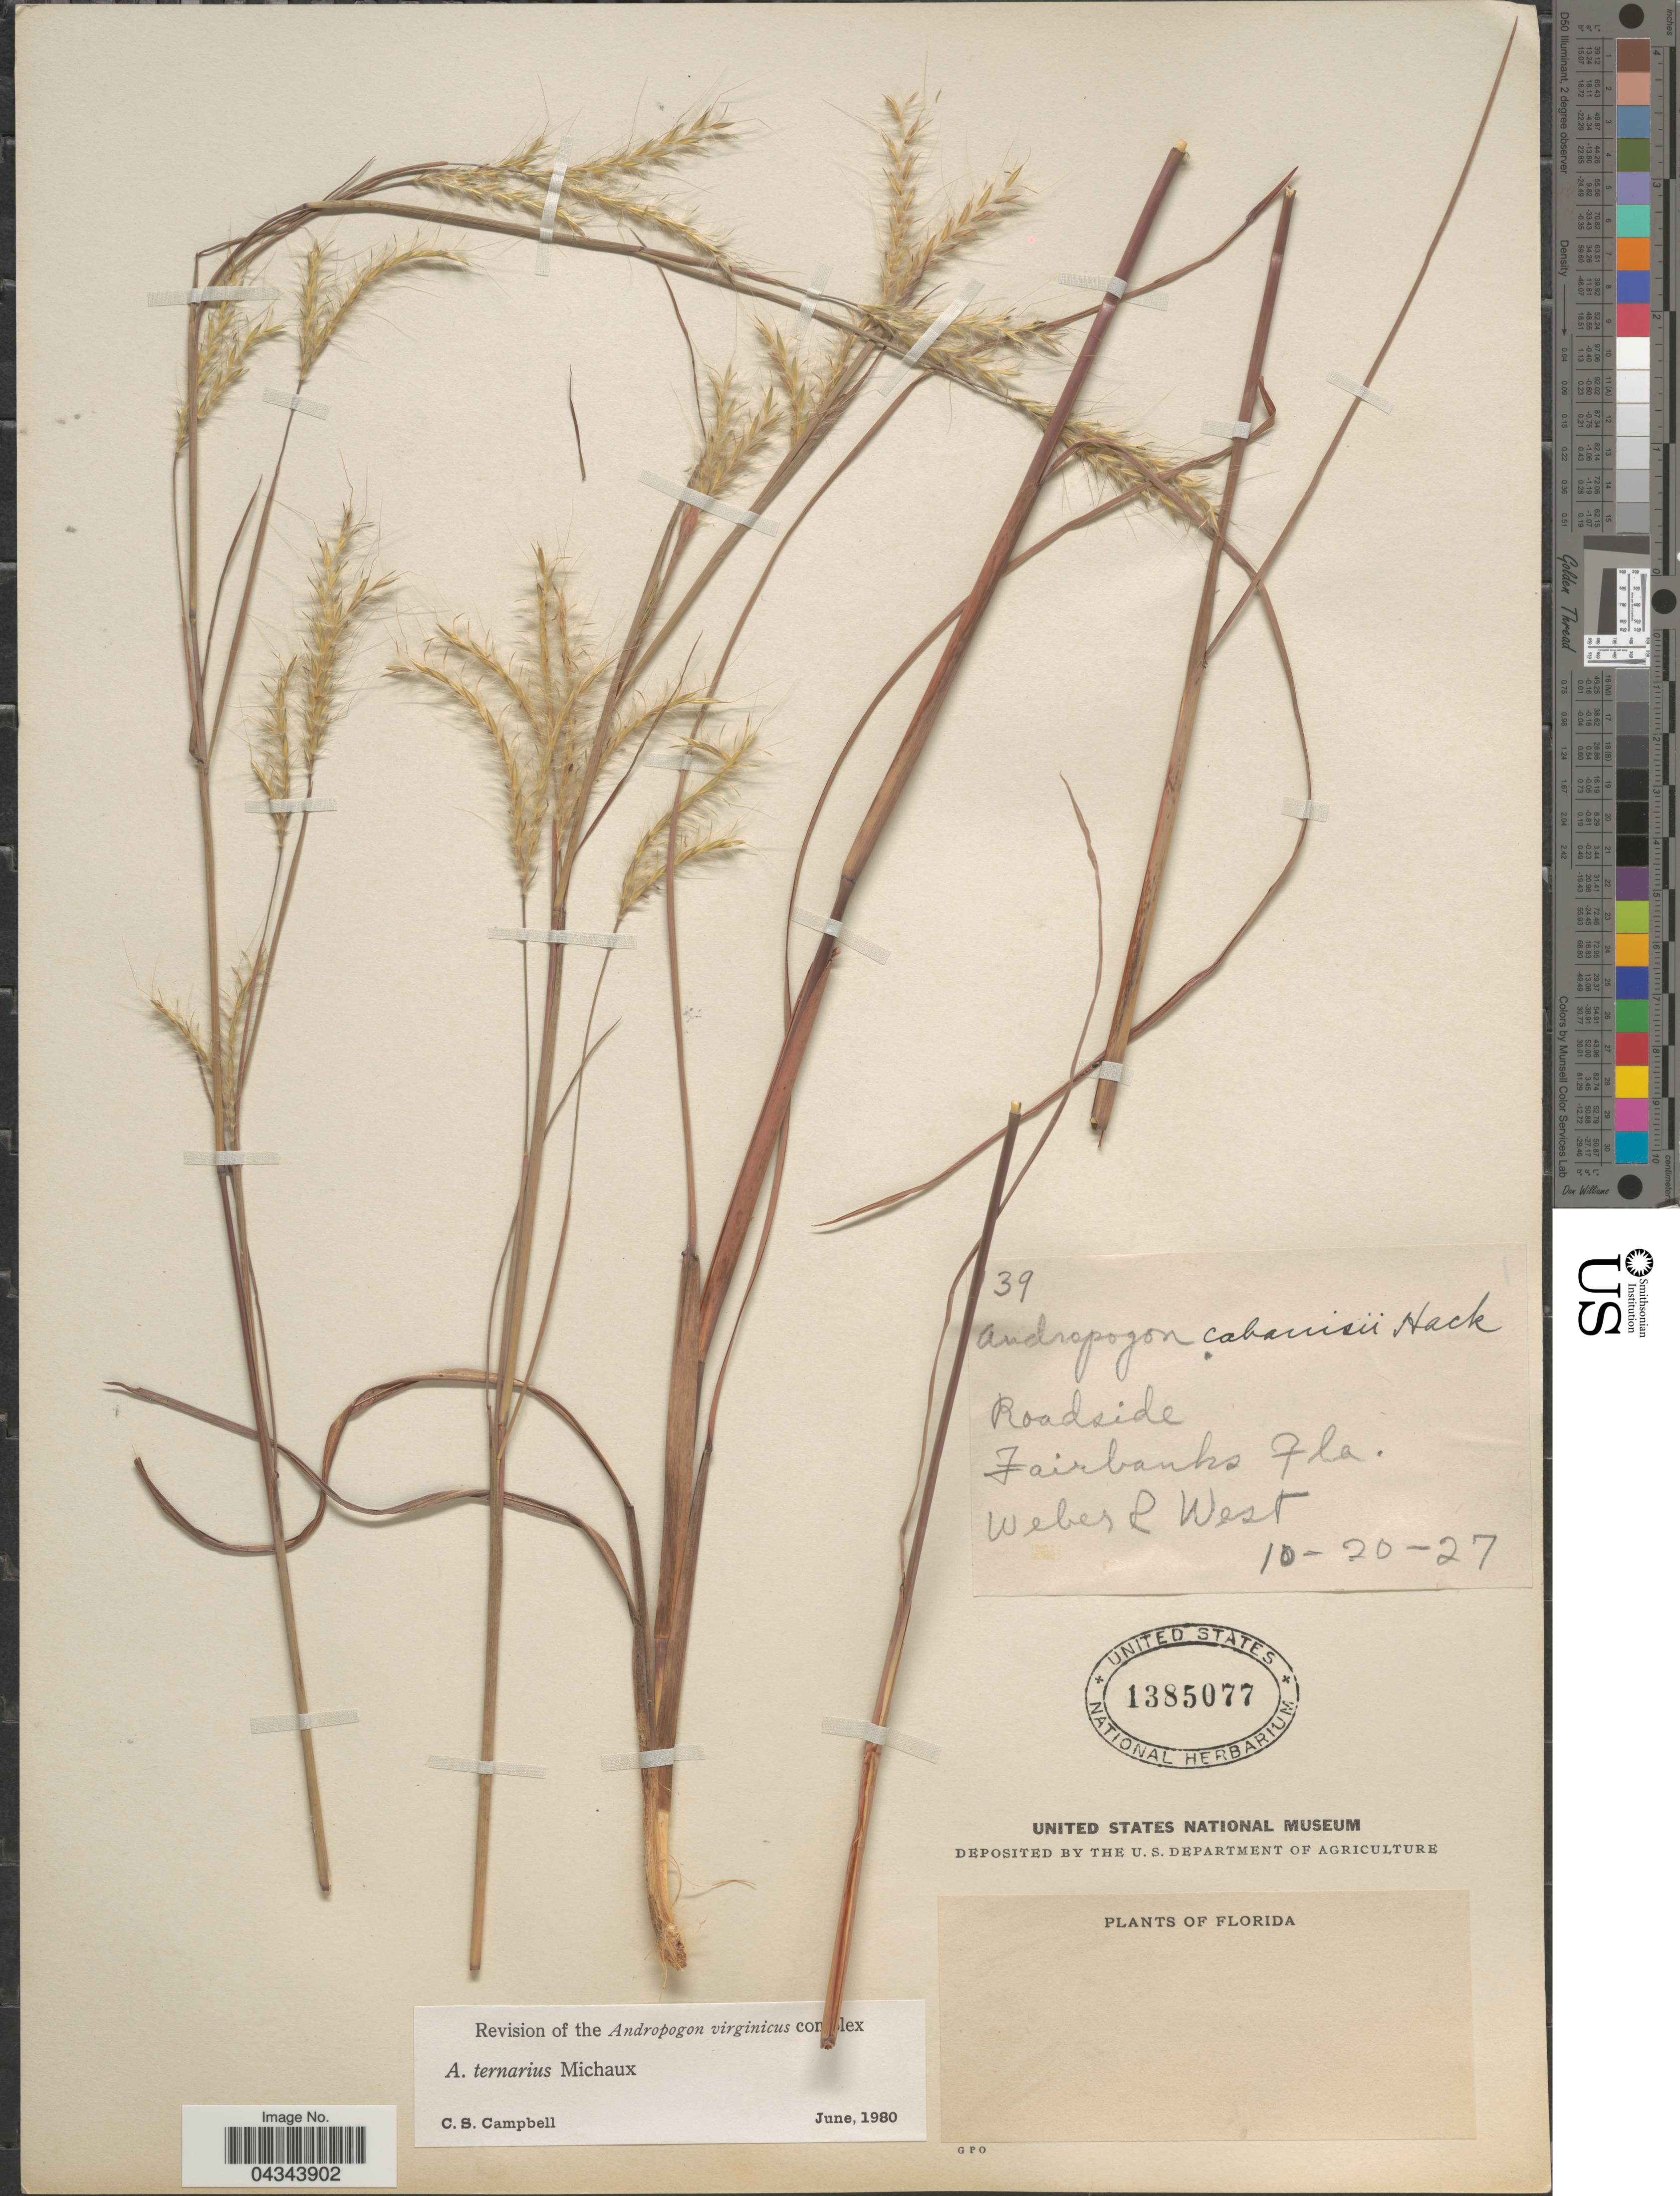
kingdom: Plantae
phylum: Tracheophyta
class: Liliopsida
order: Poales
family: Poaceae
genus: Andropogon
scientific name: Andropogon ternarius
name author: Michx.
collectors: -- Weber & -. West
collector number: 39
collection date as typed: Transcribed d/m/y: 20/10/27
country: United States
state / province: Florida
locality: Roadside. Fairbanks.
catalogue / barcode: US 1385077